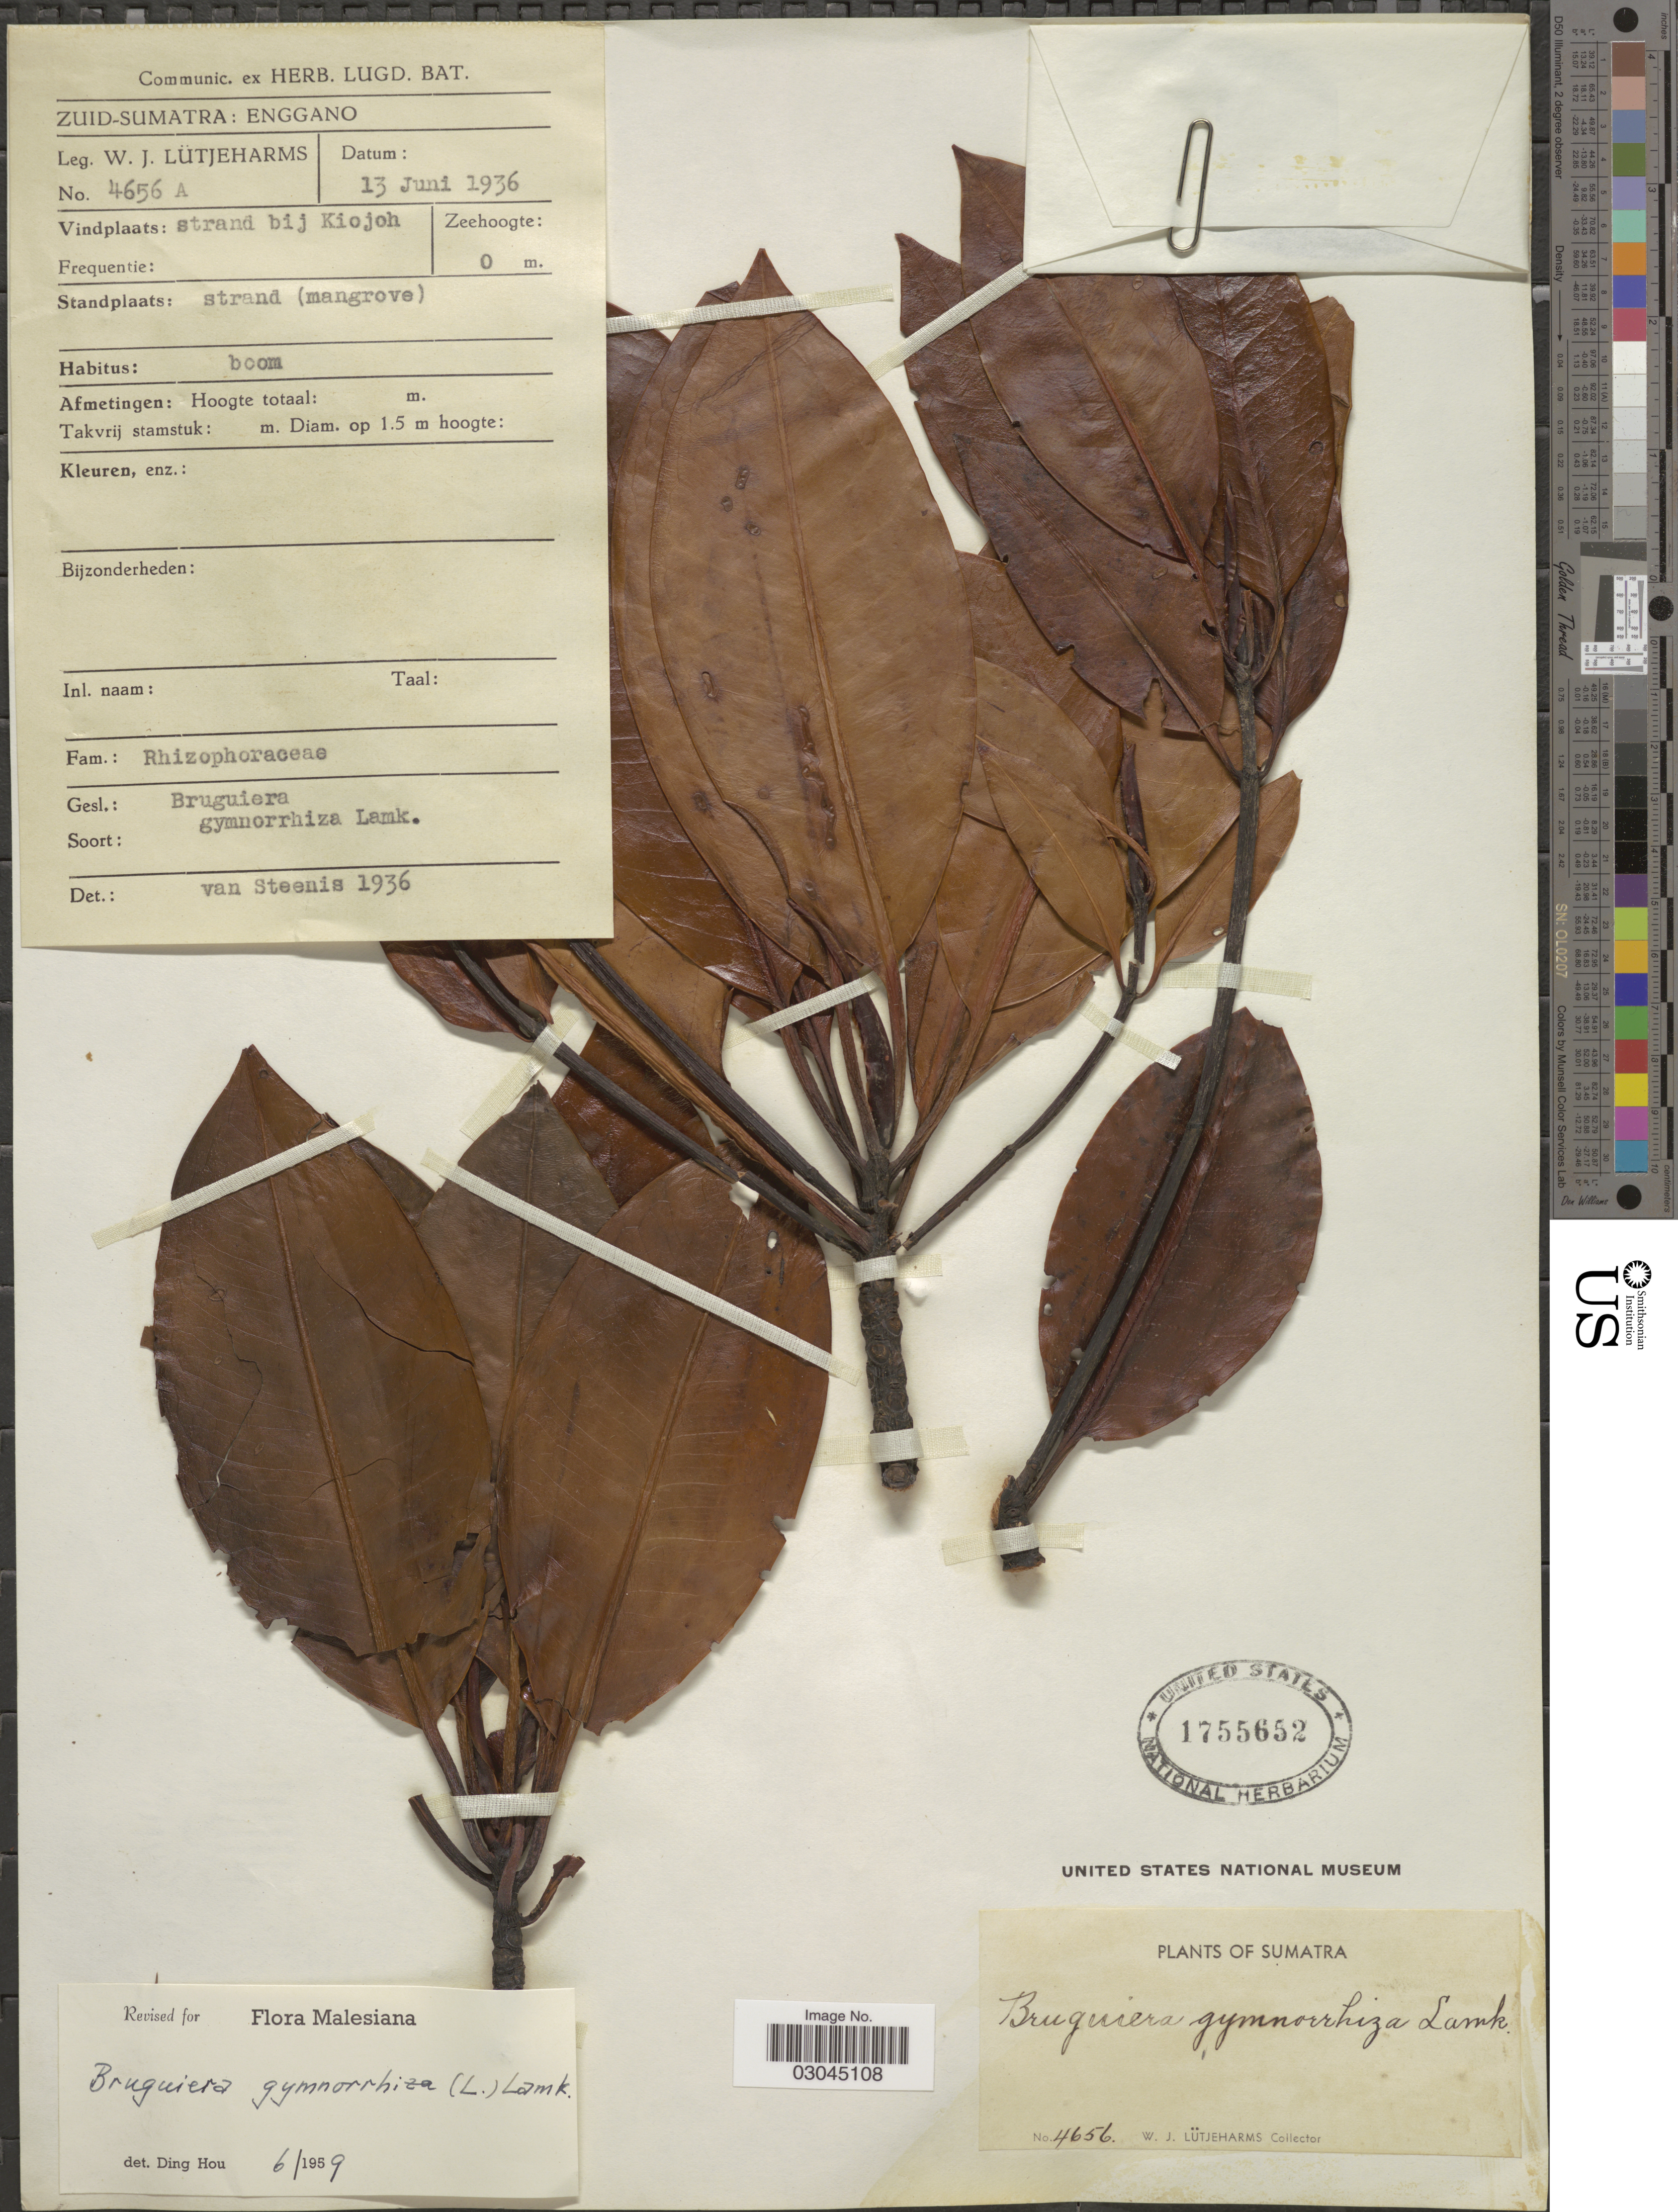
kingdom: Plantae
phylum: Tracheophyta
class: Magnoliopsida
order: Malpighiales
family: Rhizophoraceae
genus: Bruguiera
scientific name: Bruguiera gymnorhiza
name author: (L.) Savigny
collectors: W. Lütjeharms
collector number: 4656A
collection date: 1936-06-13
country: Indonesia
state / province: Sumatra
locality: Strand bij Kiojoh.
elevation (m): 0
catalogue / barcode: US 1755652